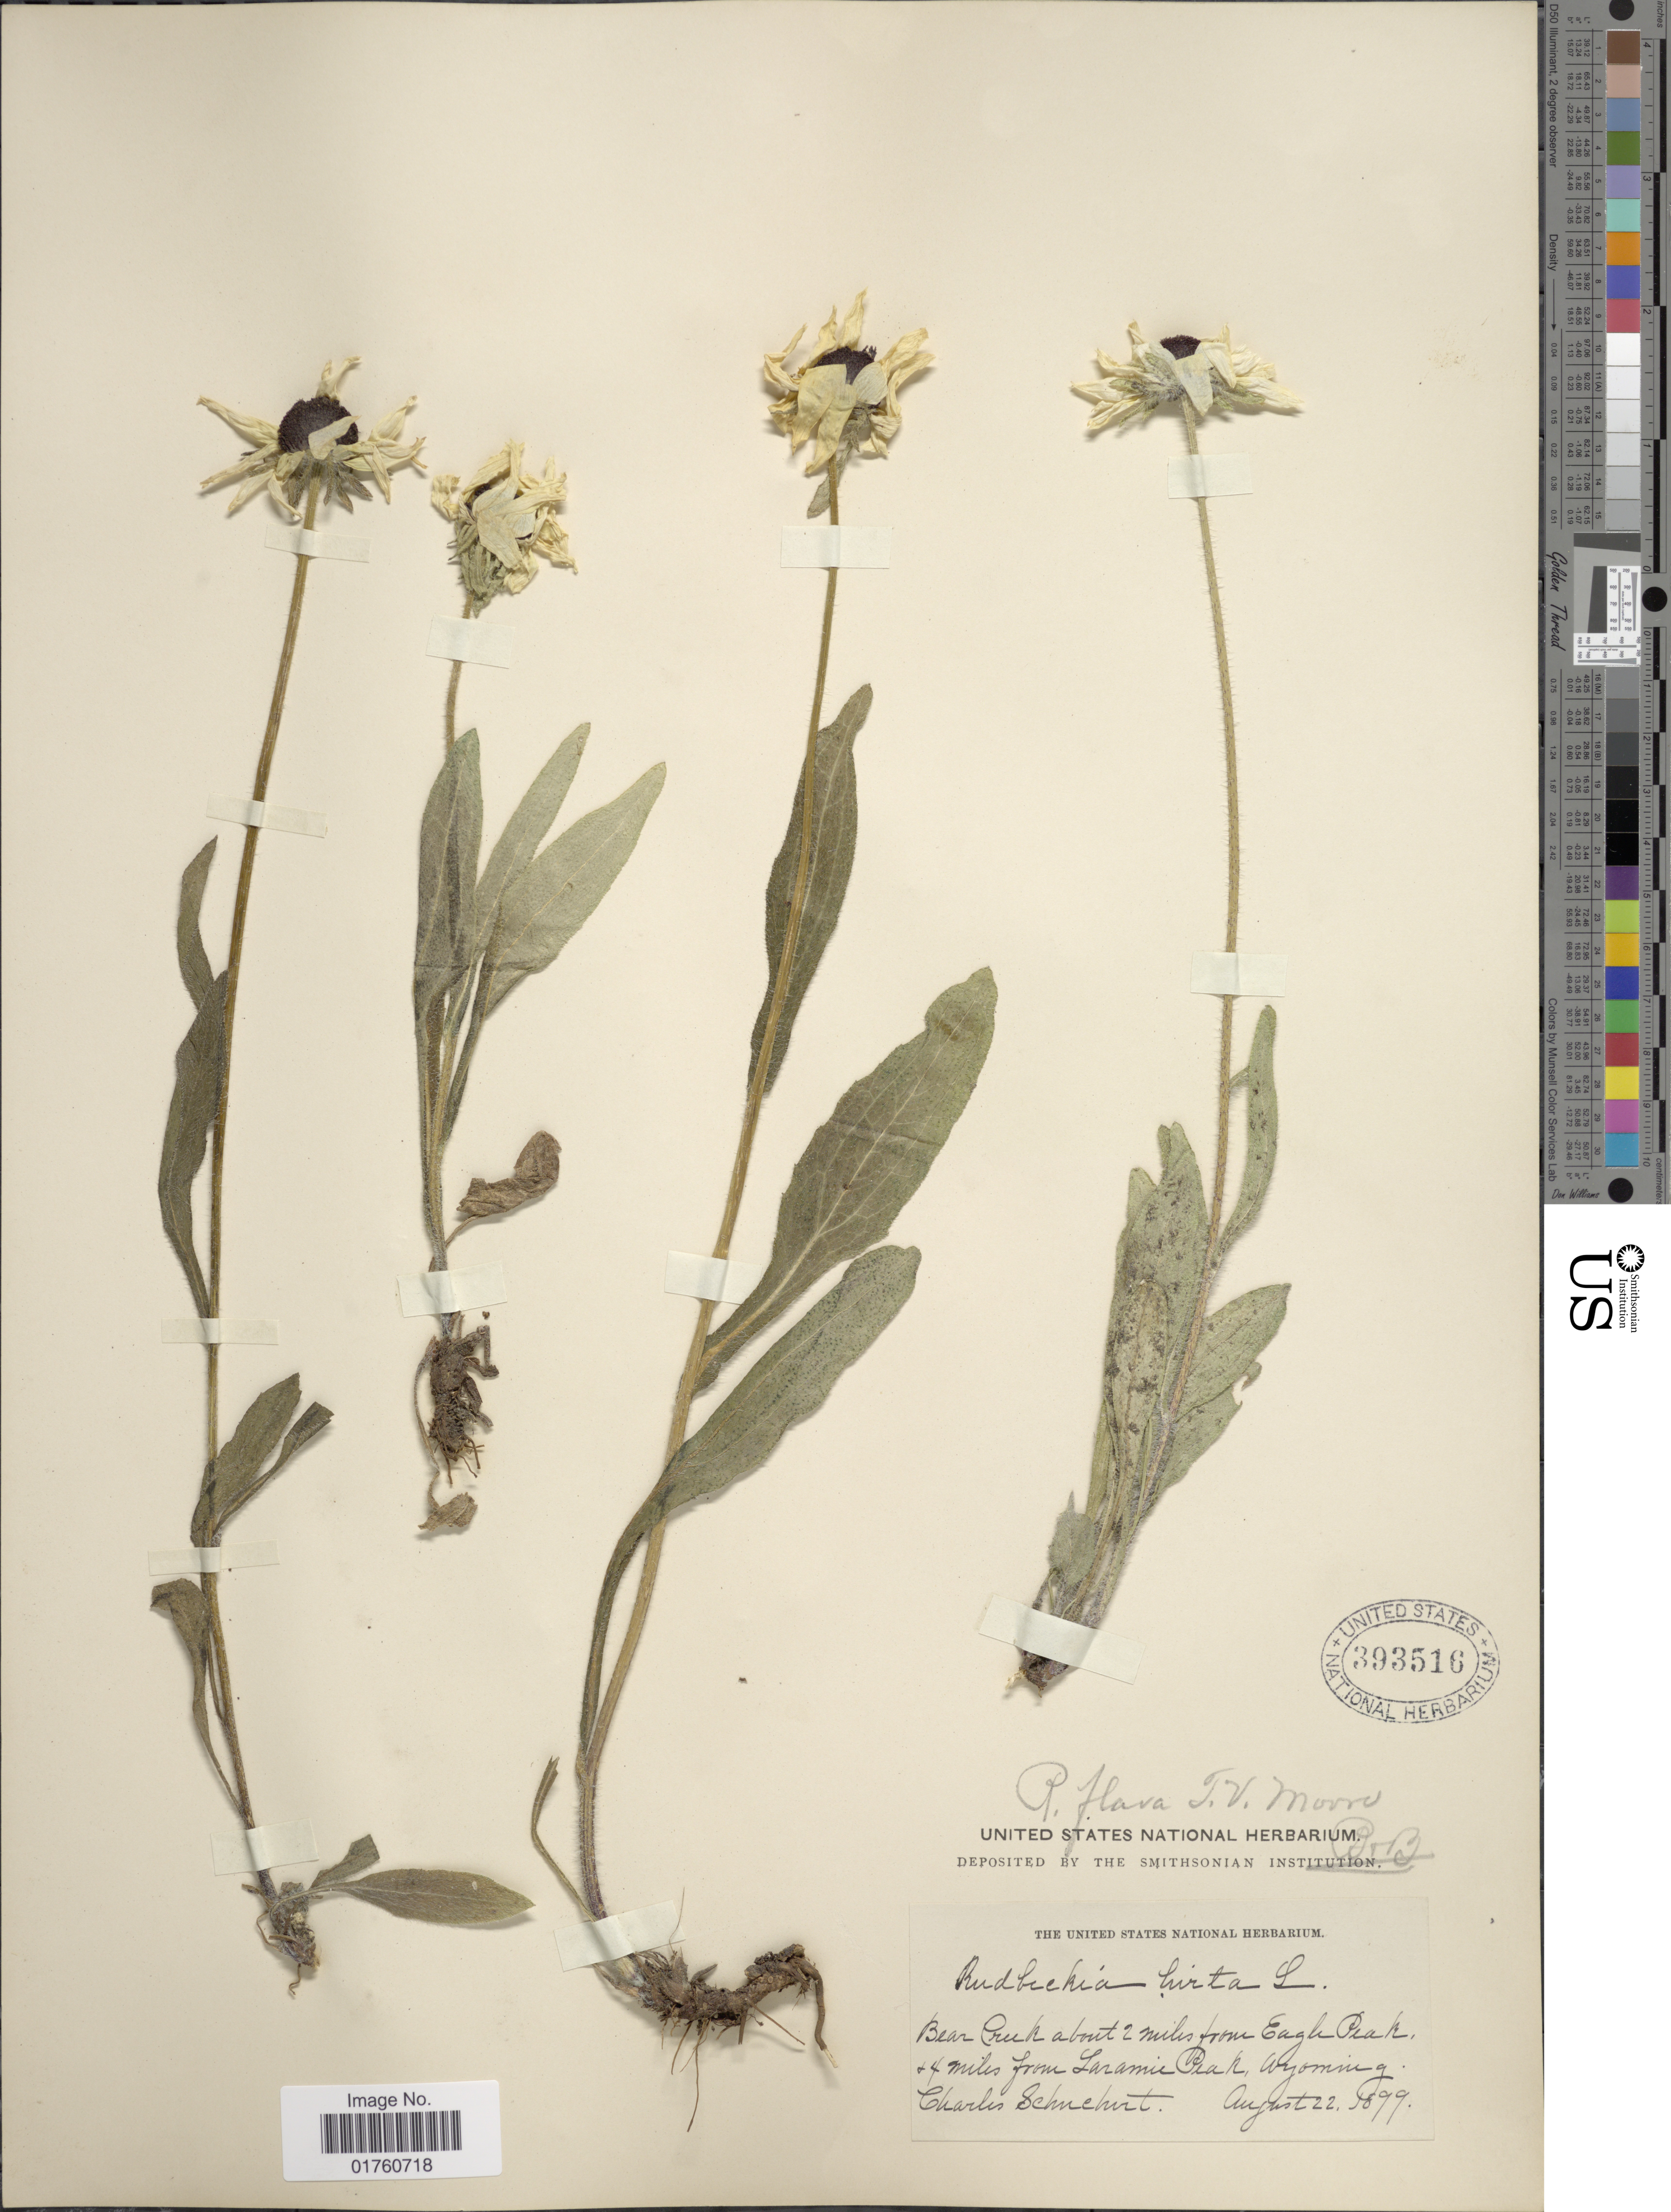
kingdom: Plantae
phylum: Tracheophyta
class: Magnoliopsida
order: Asterales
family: Asteraceae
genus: Rudbeckia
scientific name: Rudbeckia flava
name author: T.V. Moore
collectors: C. Schuchert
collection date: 1899-08-22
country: United States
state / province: Wyoming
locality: Bear Creek about 2 miles from Eagle peak, + 4 miles from Laramie Peak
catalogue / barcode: US 393516